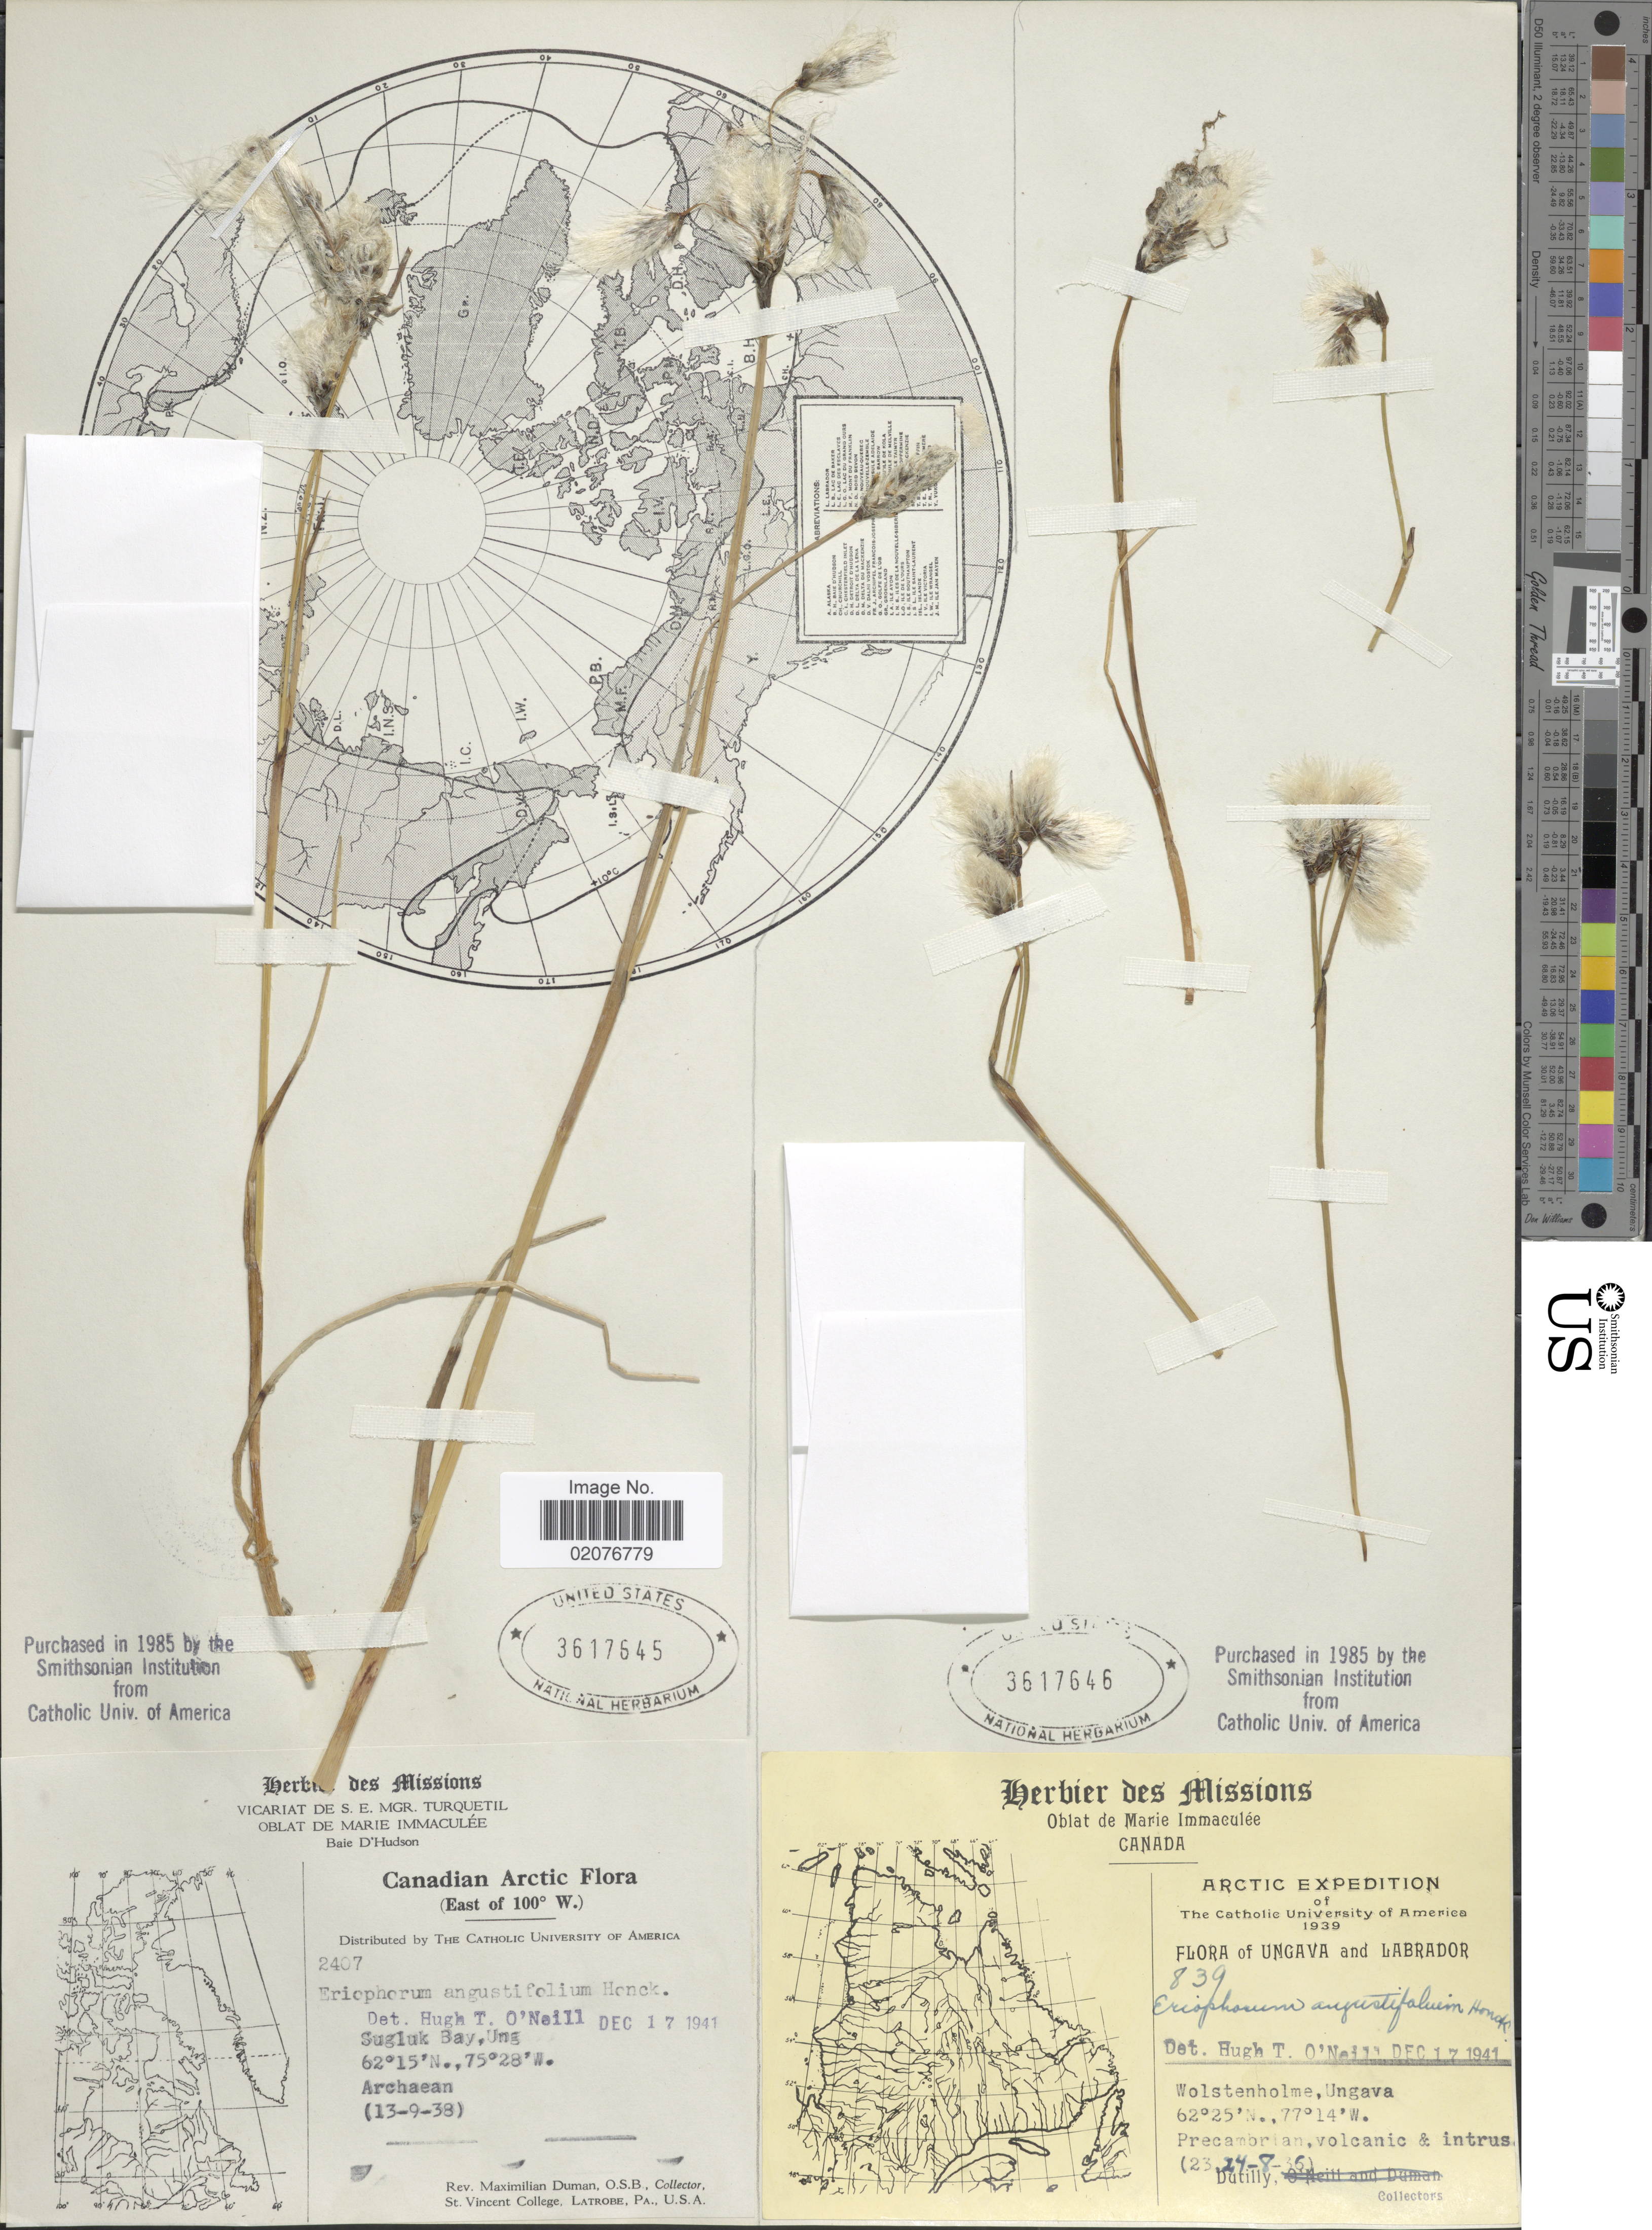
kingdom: Plantae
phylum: Tracheophyta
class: Liliopsida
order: Poales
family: Cyperaceae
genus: Eriophorum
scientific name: Eriophorum angustifolium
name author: Honck.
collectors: -. Dutilly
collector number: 839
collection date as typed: Transcribed d/m/y: 23/8/36 to 28/8/36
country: Canada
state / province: Newfoundland and Labrador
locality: Arctic, Ungava and Labrador, Wolstenholme, Ungava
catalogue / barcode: US 3617646-2